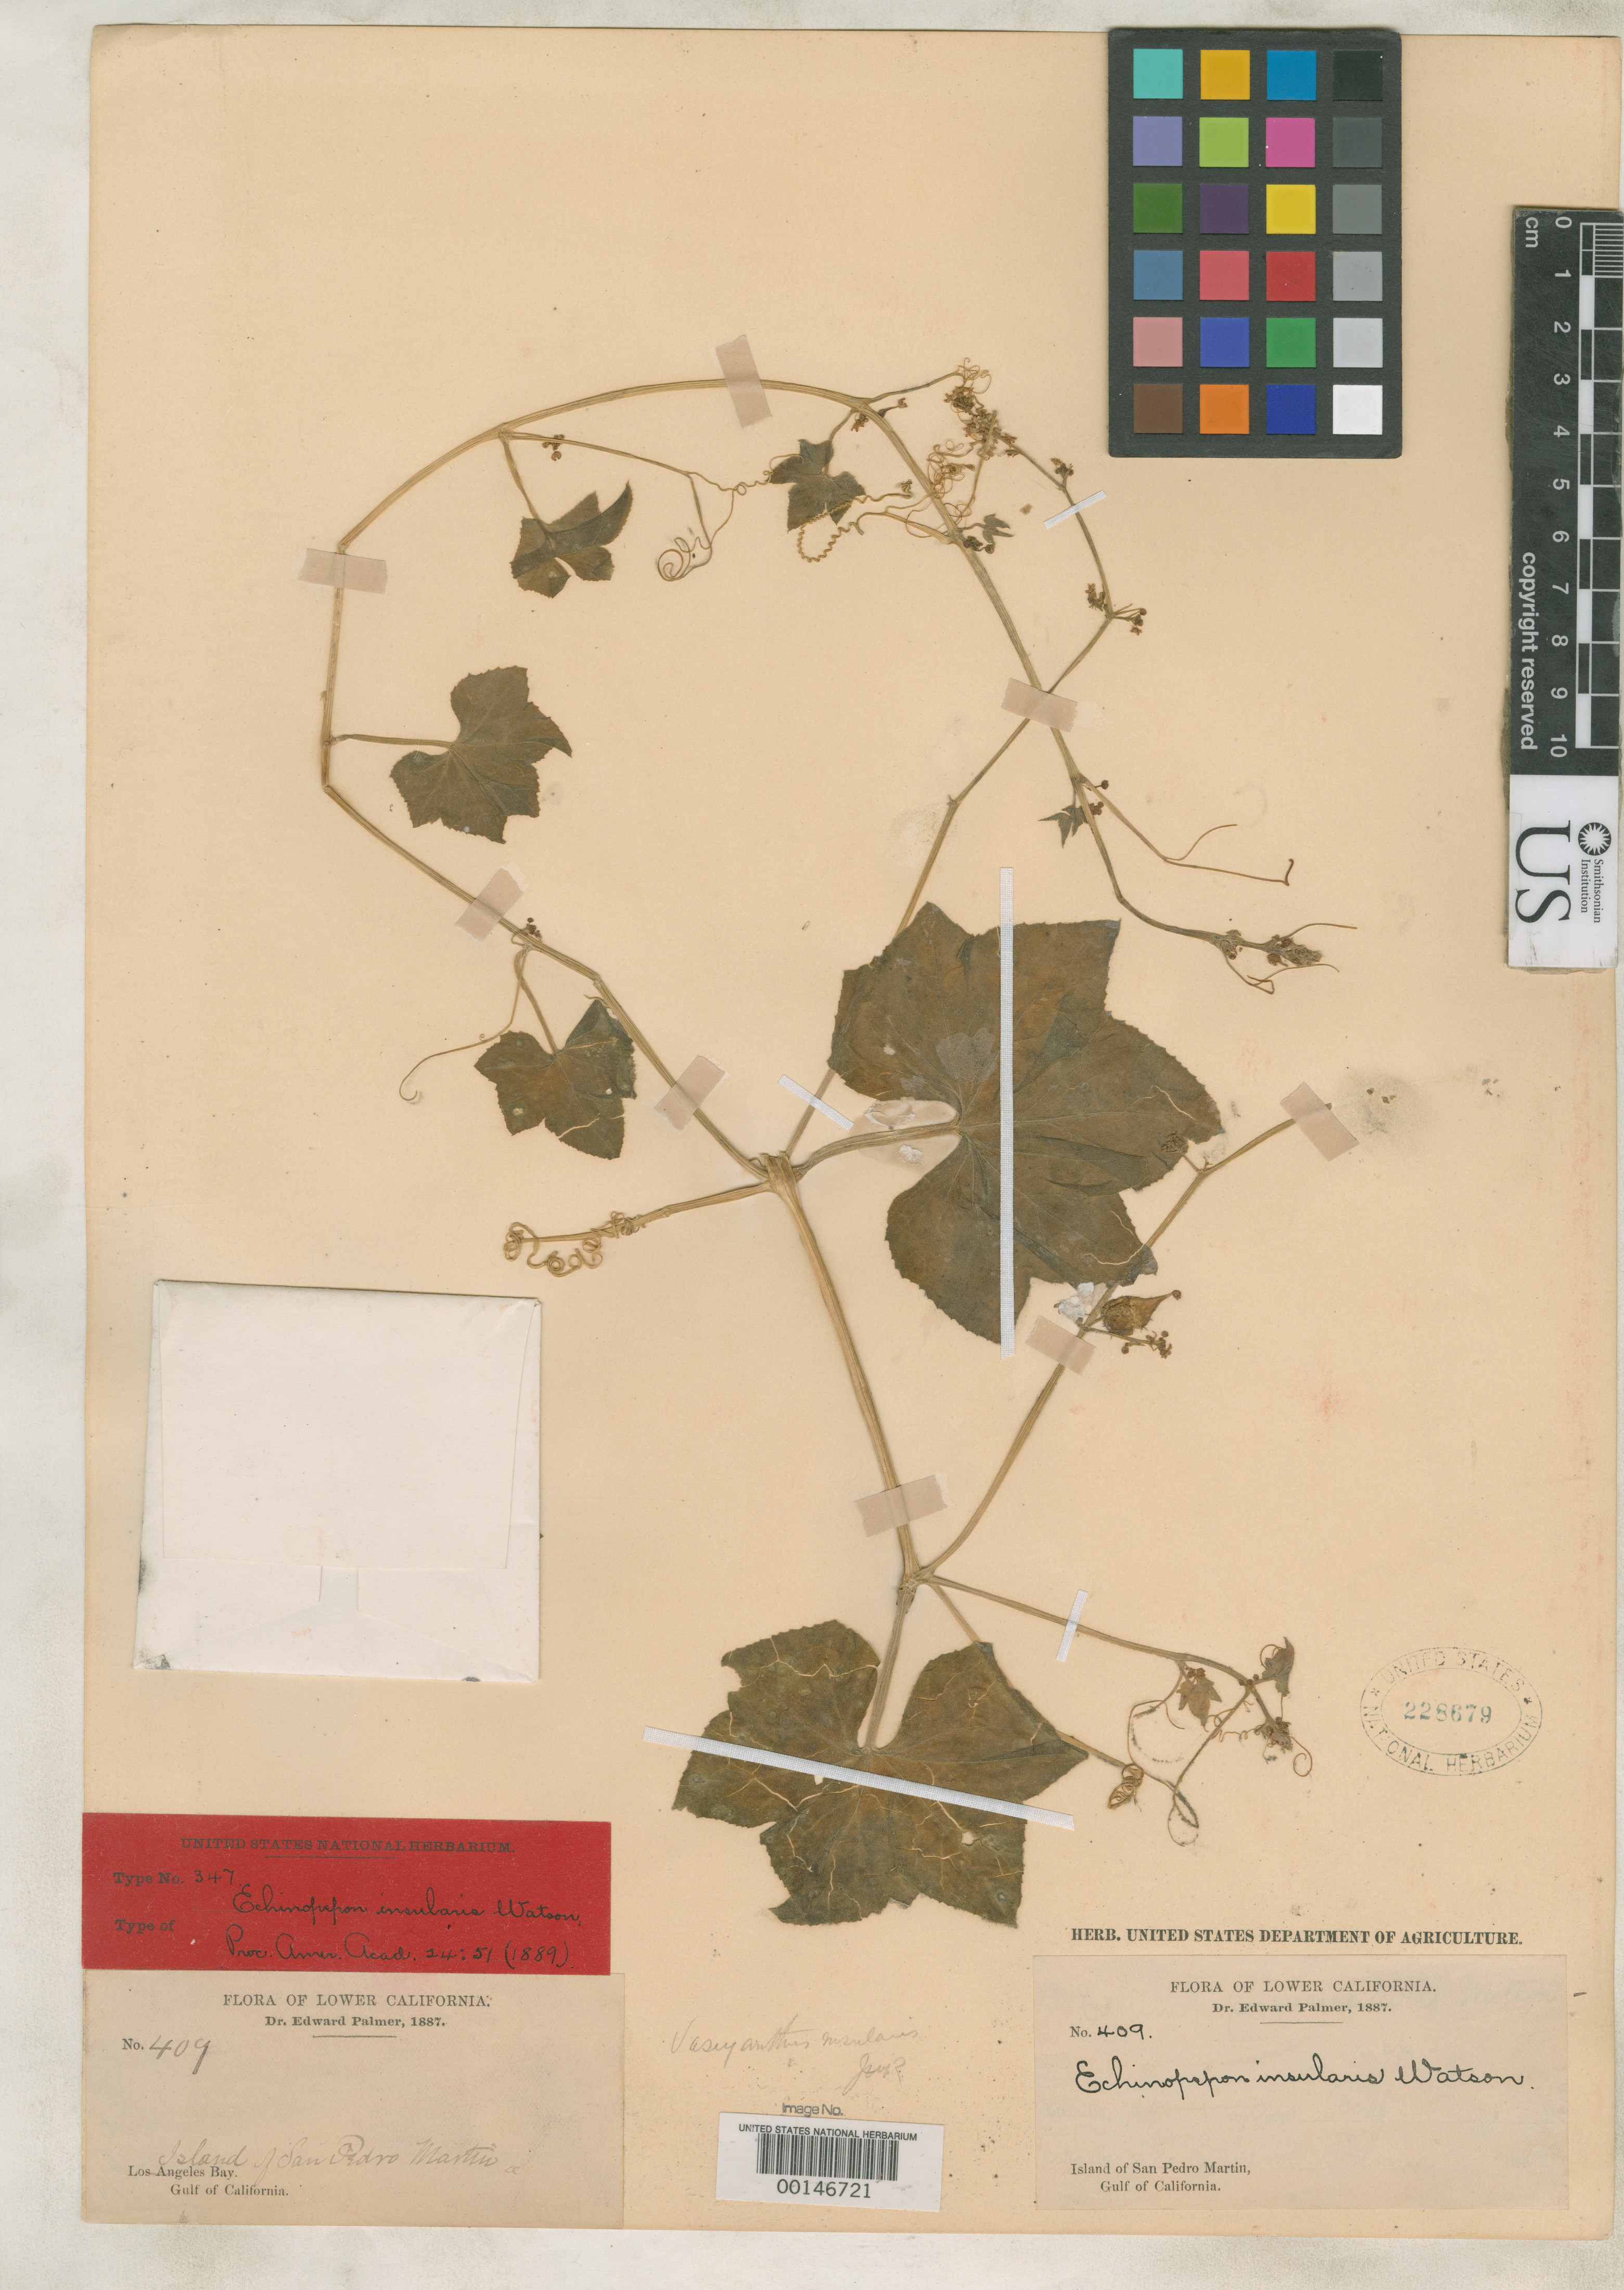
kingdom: Plantae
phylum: Tracheophyta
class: Magnoliopsida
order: Cucurbitales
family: Cucurbitaceae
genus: Echinopepon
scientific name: Echinopepon insularis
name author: S. Watson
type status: Type Collection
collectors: E. Palmer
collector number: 409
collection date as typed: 1887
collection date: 1887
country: Mexico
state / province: Baja California Norte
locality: San Pedro Martin Island, Gulf of California.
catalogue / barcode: US 228679